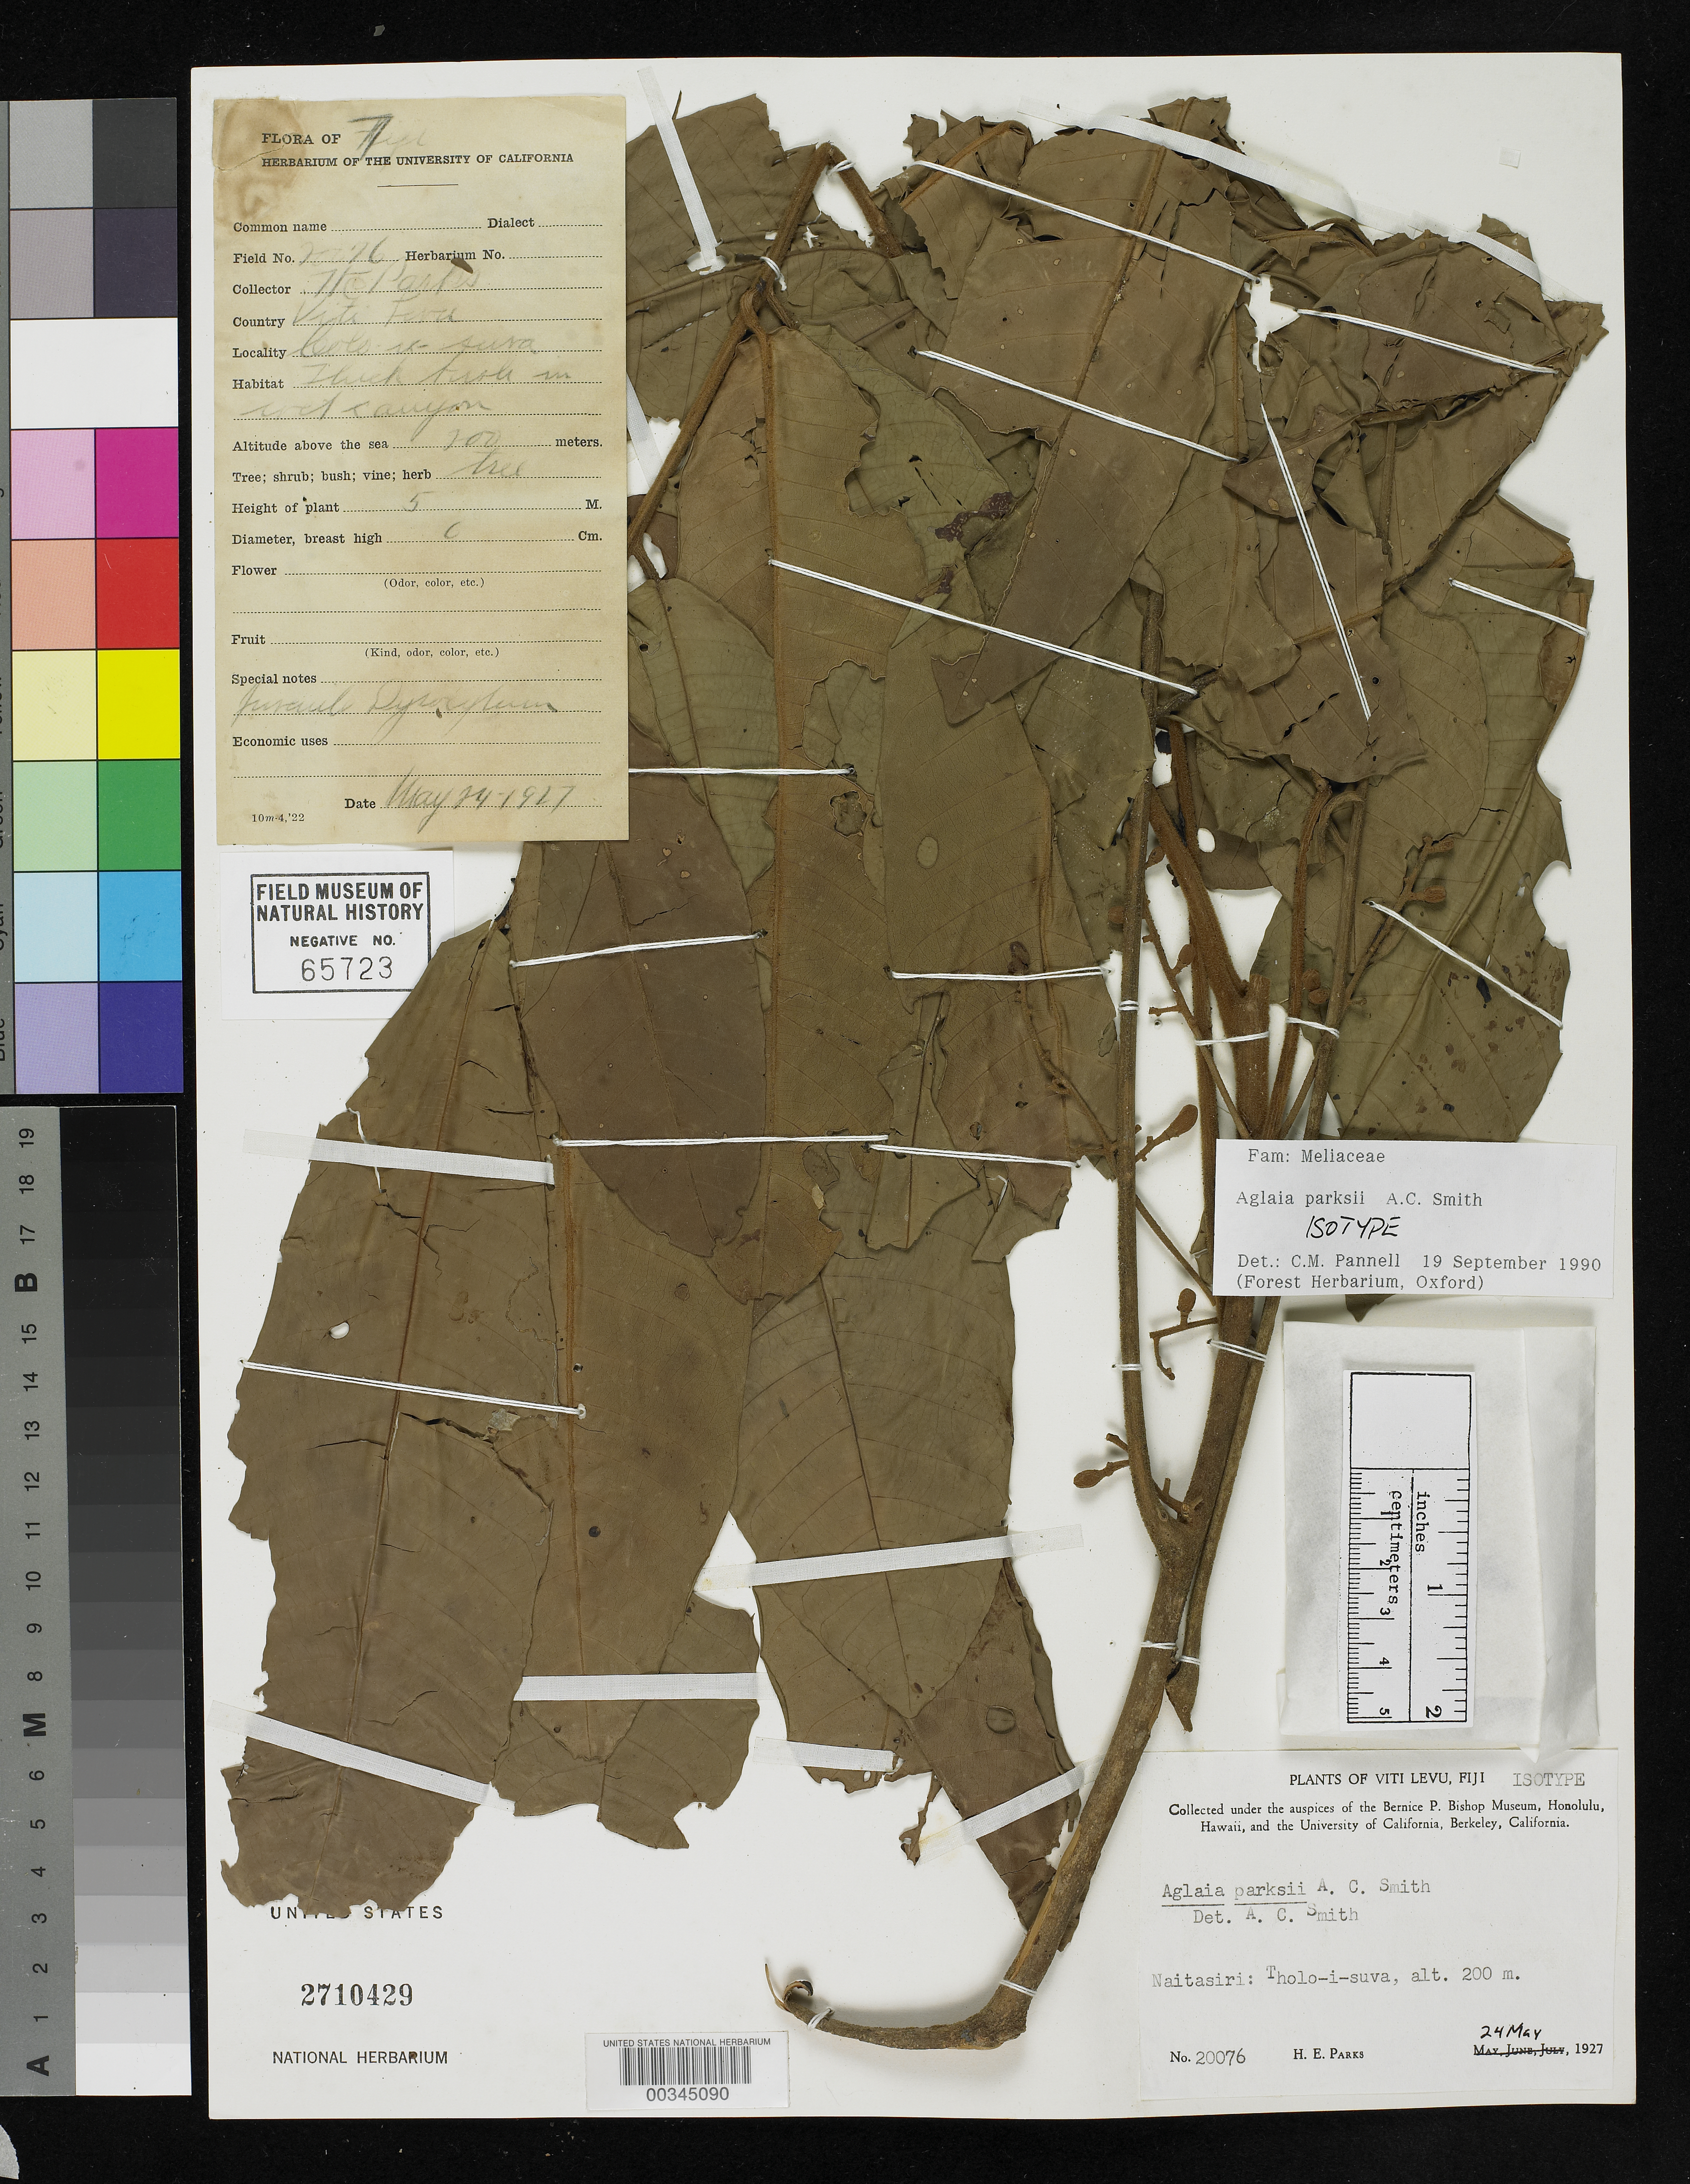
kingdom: Plantae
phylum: Tracheophyta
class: Magnoliopsida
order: Sapindales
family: Meliaceae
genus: Aglaia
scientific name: Aglaia parksii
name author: A.C. Sm.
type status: Isotype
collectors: H. E. Parks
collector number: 20076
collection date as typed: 24 May 1927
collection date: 1927-05-24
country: Fiji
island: Viti Levu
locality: Naitasiri, Tholo-i-Suva. [Viti Levu Group]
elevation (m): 200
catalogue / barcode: US 2710429